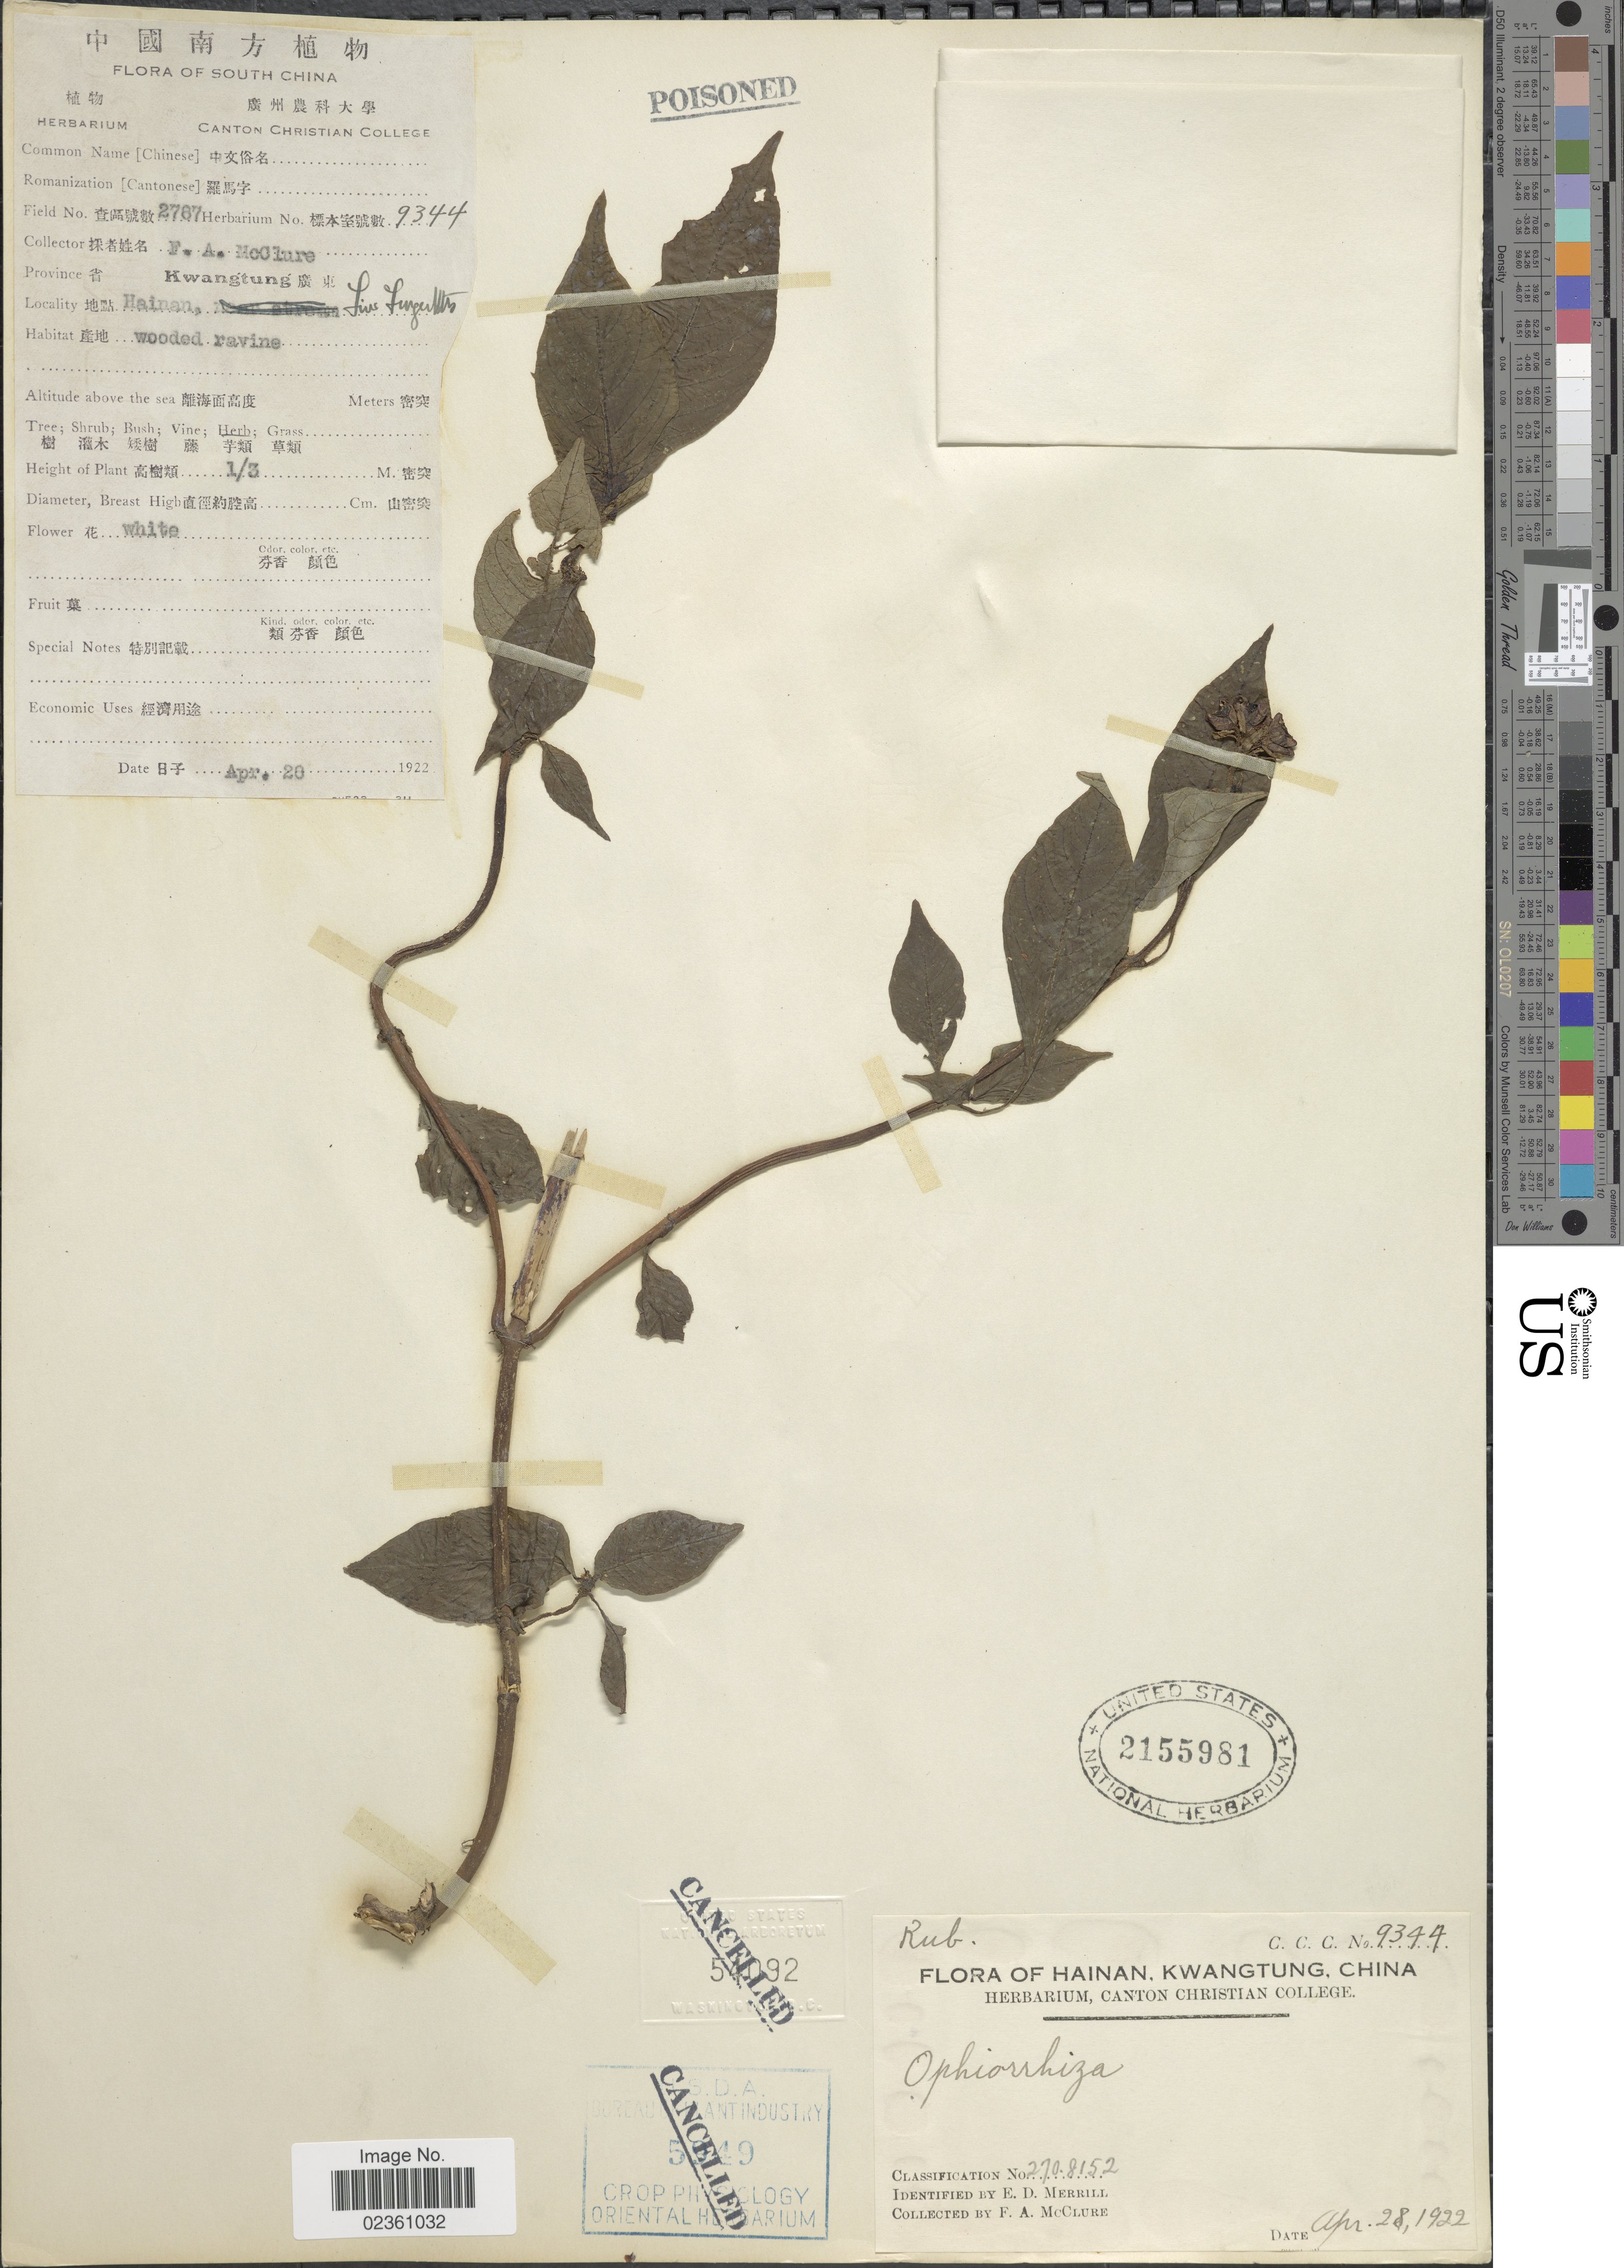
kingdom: Plantae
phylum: Tracheophyta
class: Magnoliopsida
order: Gentianales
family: Rubiaceae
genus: Ophiorrhiza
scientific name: Ophiorrhiza sp.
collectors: F. A. McClure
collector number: C.C.C. 9344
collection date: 1922-04-28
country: China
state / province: Guangdong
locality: South China, Province Kwangtung, Hainan, wooded ravine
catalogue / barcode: US 2155981